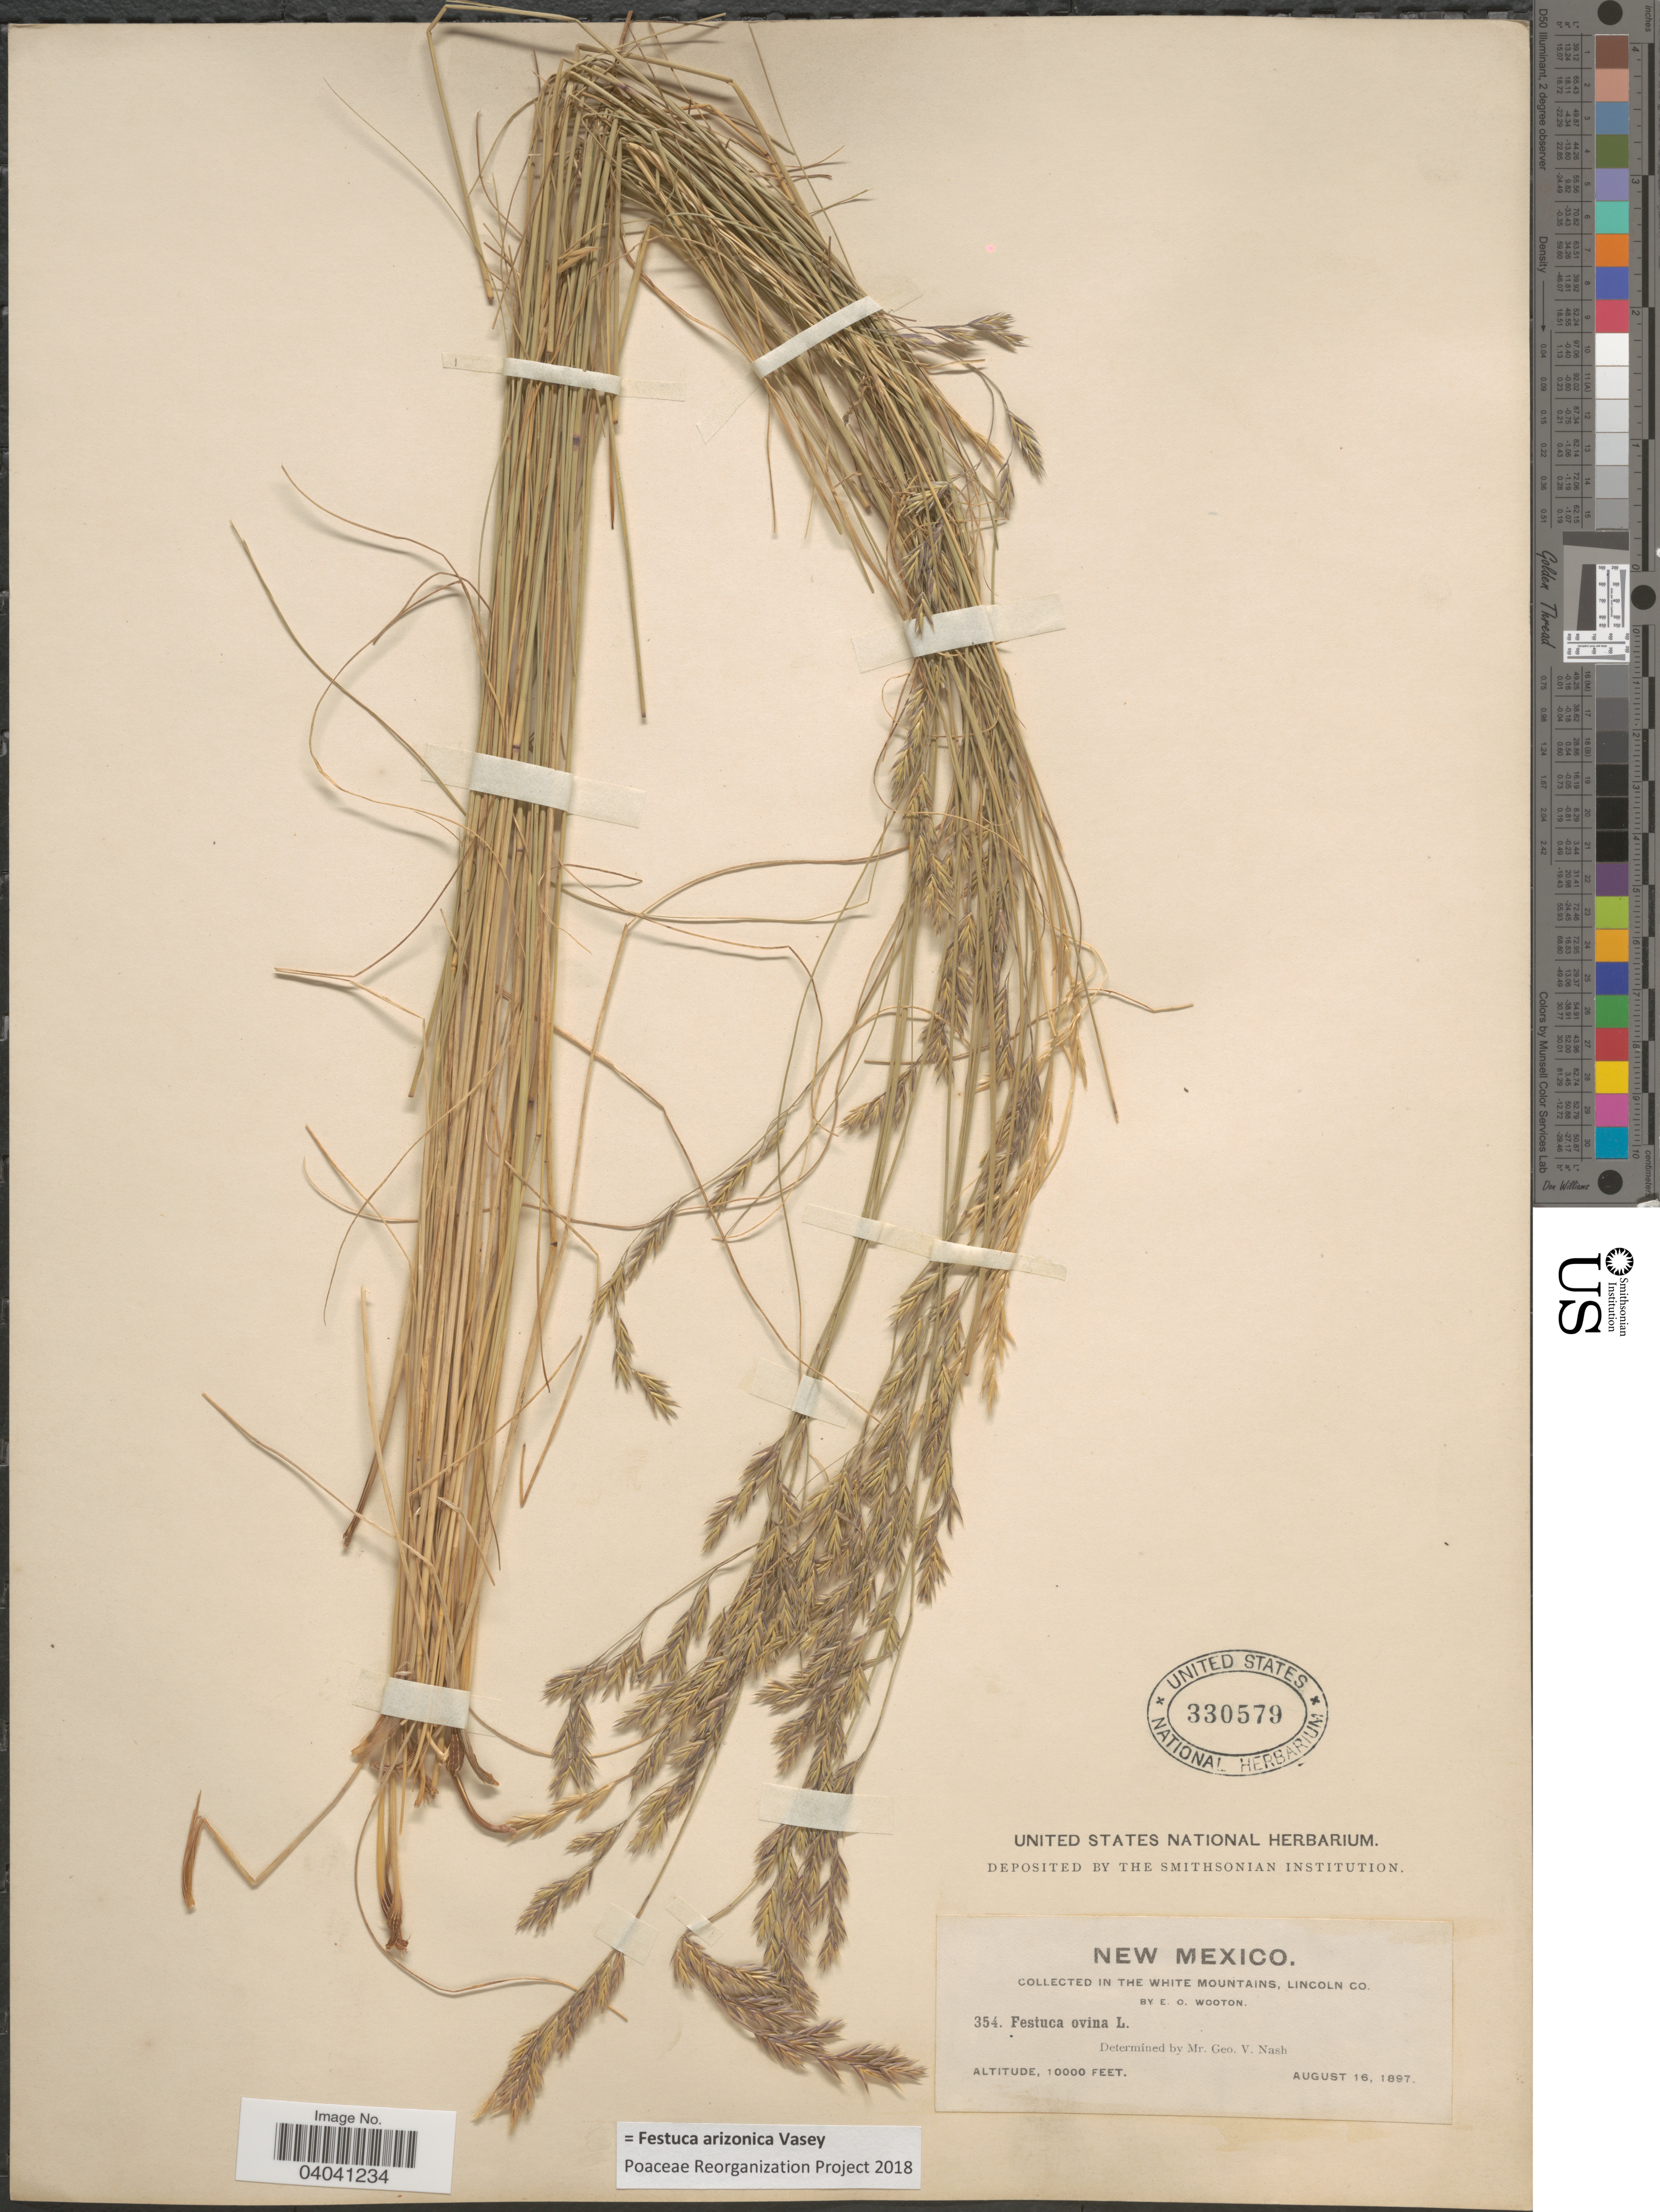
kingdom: Plantae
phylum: Tracheophyta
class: Liliopsida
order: Poales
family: Poaceae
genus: Festuca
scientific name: Festuca arizonica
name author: Vasey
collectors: E. O. Wooton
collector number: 354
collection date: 1897-08-16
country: United States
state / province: New Mexico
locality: In the White Mountains, Lincoln Co.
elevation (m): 3048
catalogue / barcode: US 330579